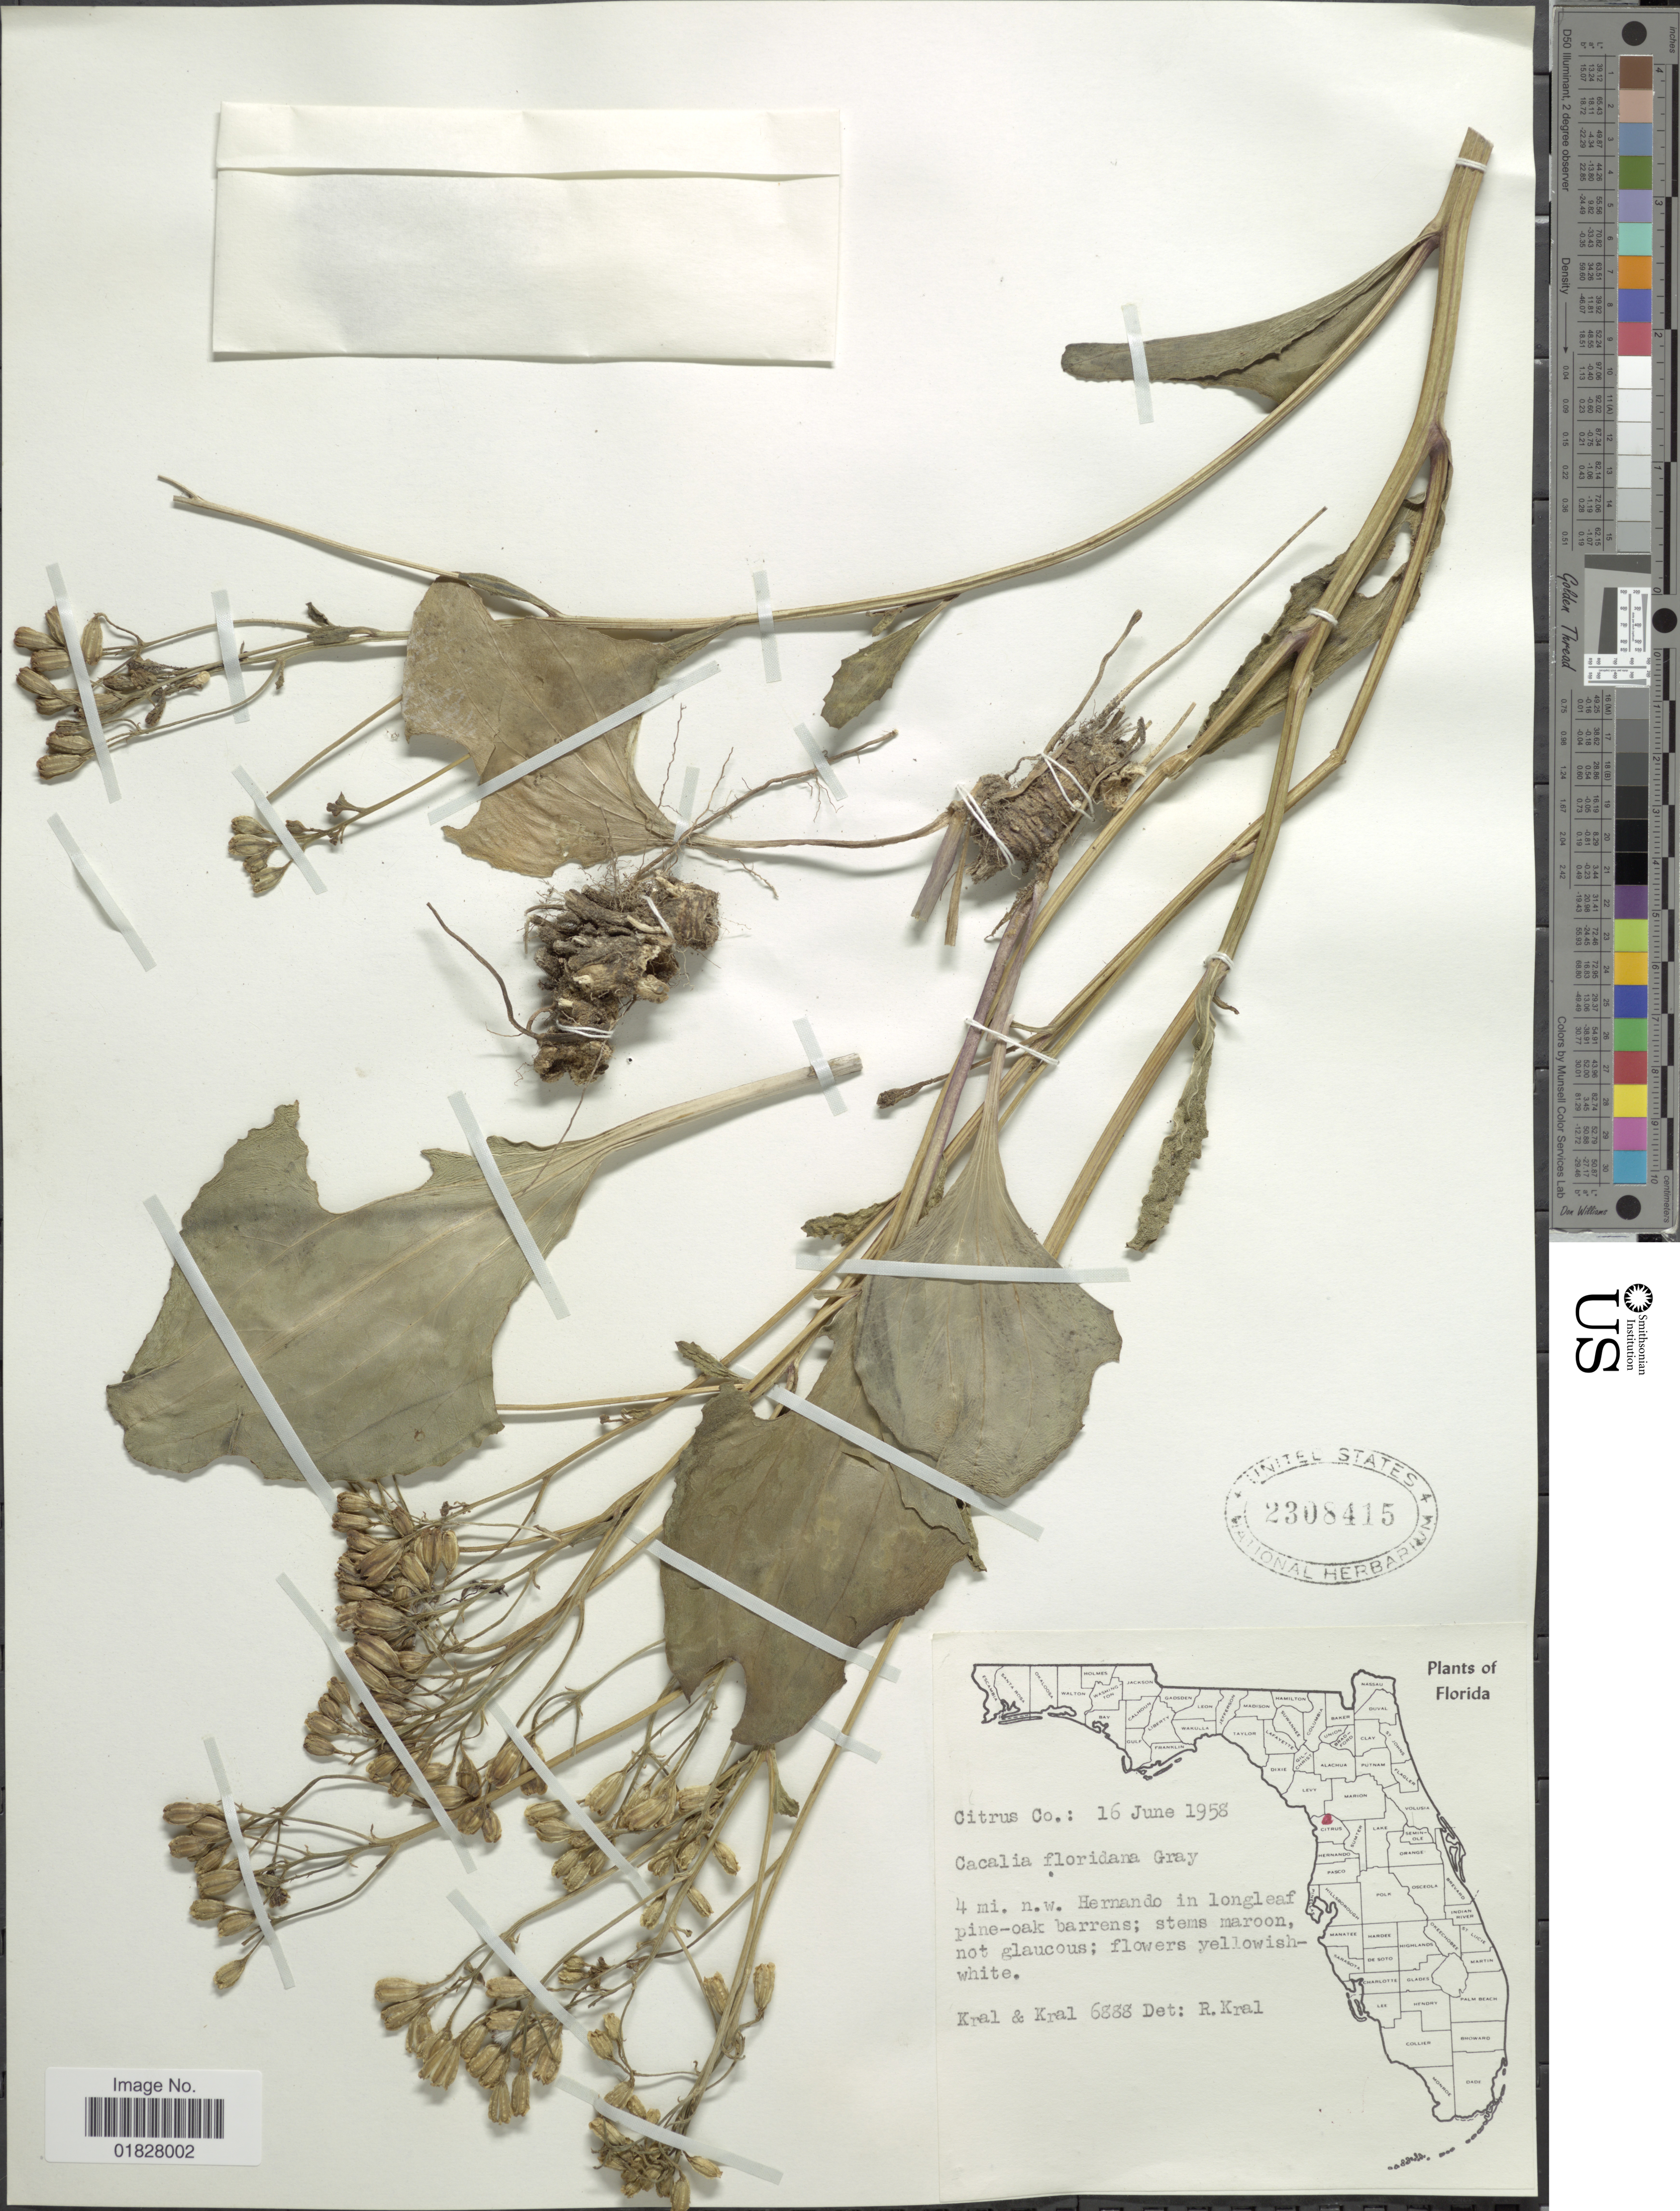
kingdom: Plantae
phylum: Tracheophyta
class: Magnoliopsida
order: Asterales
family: Asteraceae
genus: Arnoglossum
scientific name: Arnoglossum floridanum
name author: (A. Gray) H. Rob.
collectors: -- Kral & -- Kral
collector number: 6888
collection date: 1958-06-16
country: United States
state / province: Florida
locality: Citrus Co. 4 mi. n.w. of Hernando in longleaf pine-oak barrens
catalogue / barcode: US 2308415